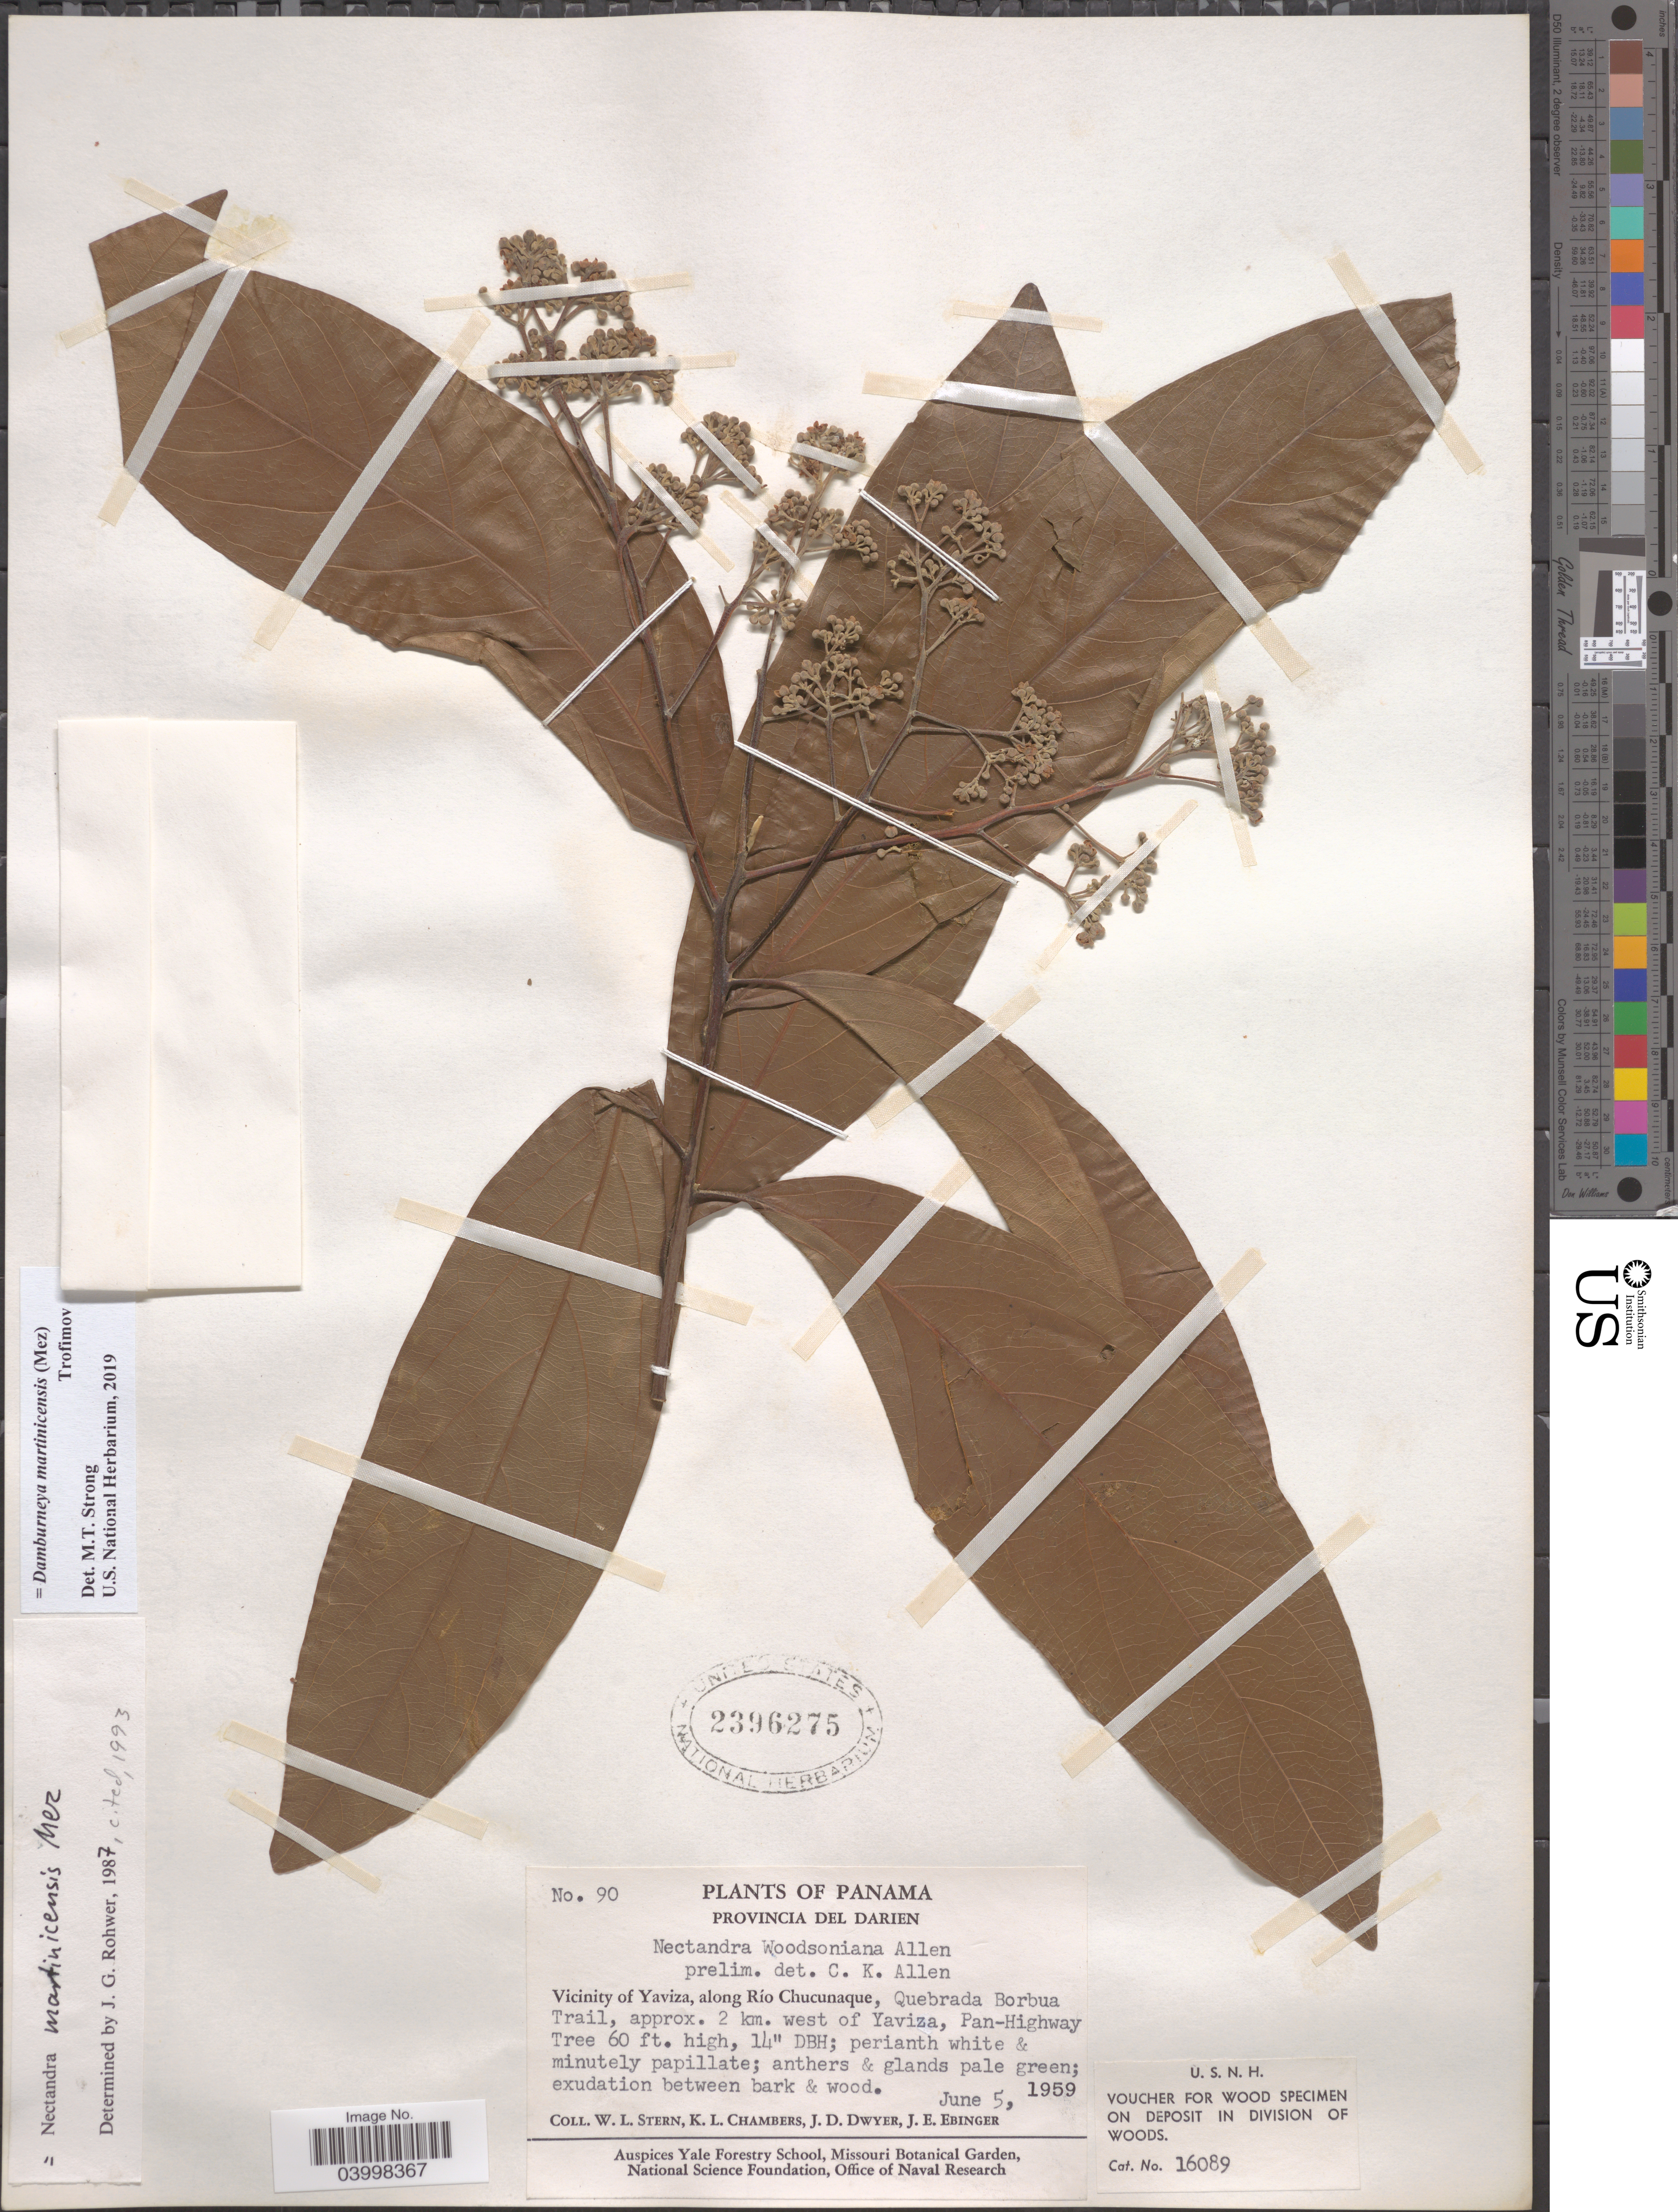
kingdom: Plantae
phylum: Tracheophyta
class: Magnoliopsida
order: Laurales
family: Lauraceae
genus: Damburneya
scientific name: Damburneya martinicensis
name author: (Mez) Trofimov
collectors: W. L. Stern, K. Chambers, J. D. Dwyer & J. Ebinger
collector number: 90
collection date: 1959-06-05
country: Panama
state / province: Darien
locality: Vicinity of Yaviza, along Río Chucunaque, Quebrada Borbua Trail, approx. 2 km. west of Yaviza, Pan-Highway.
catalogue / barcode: US 2396275